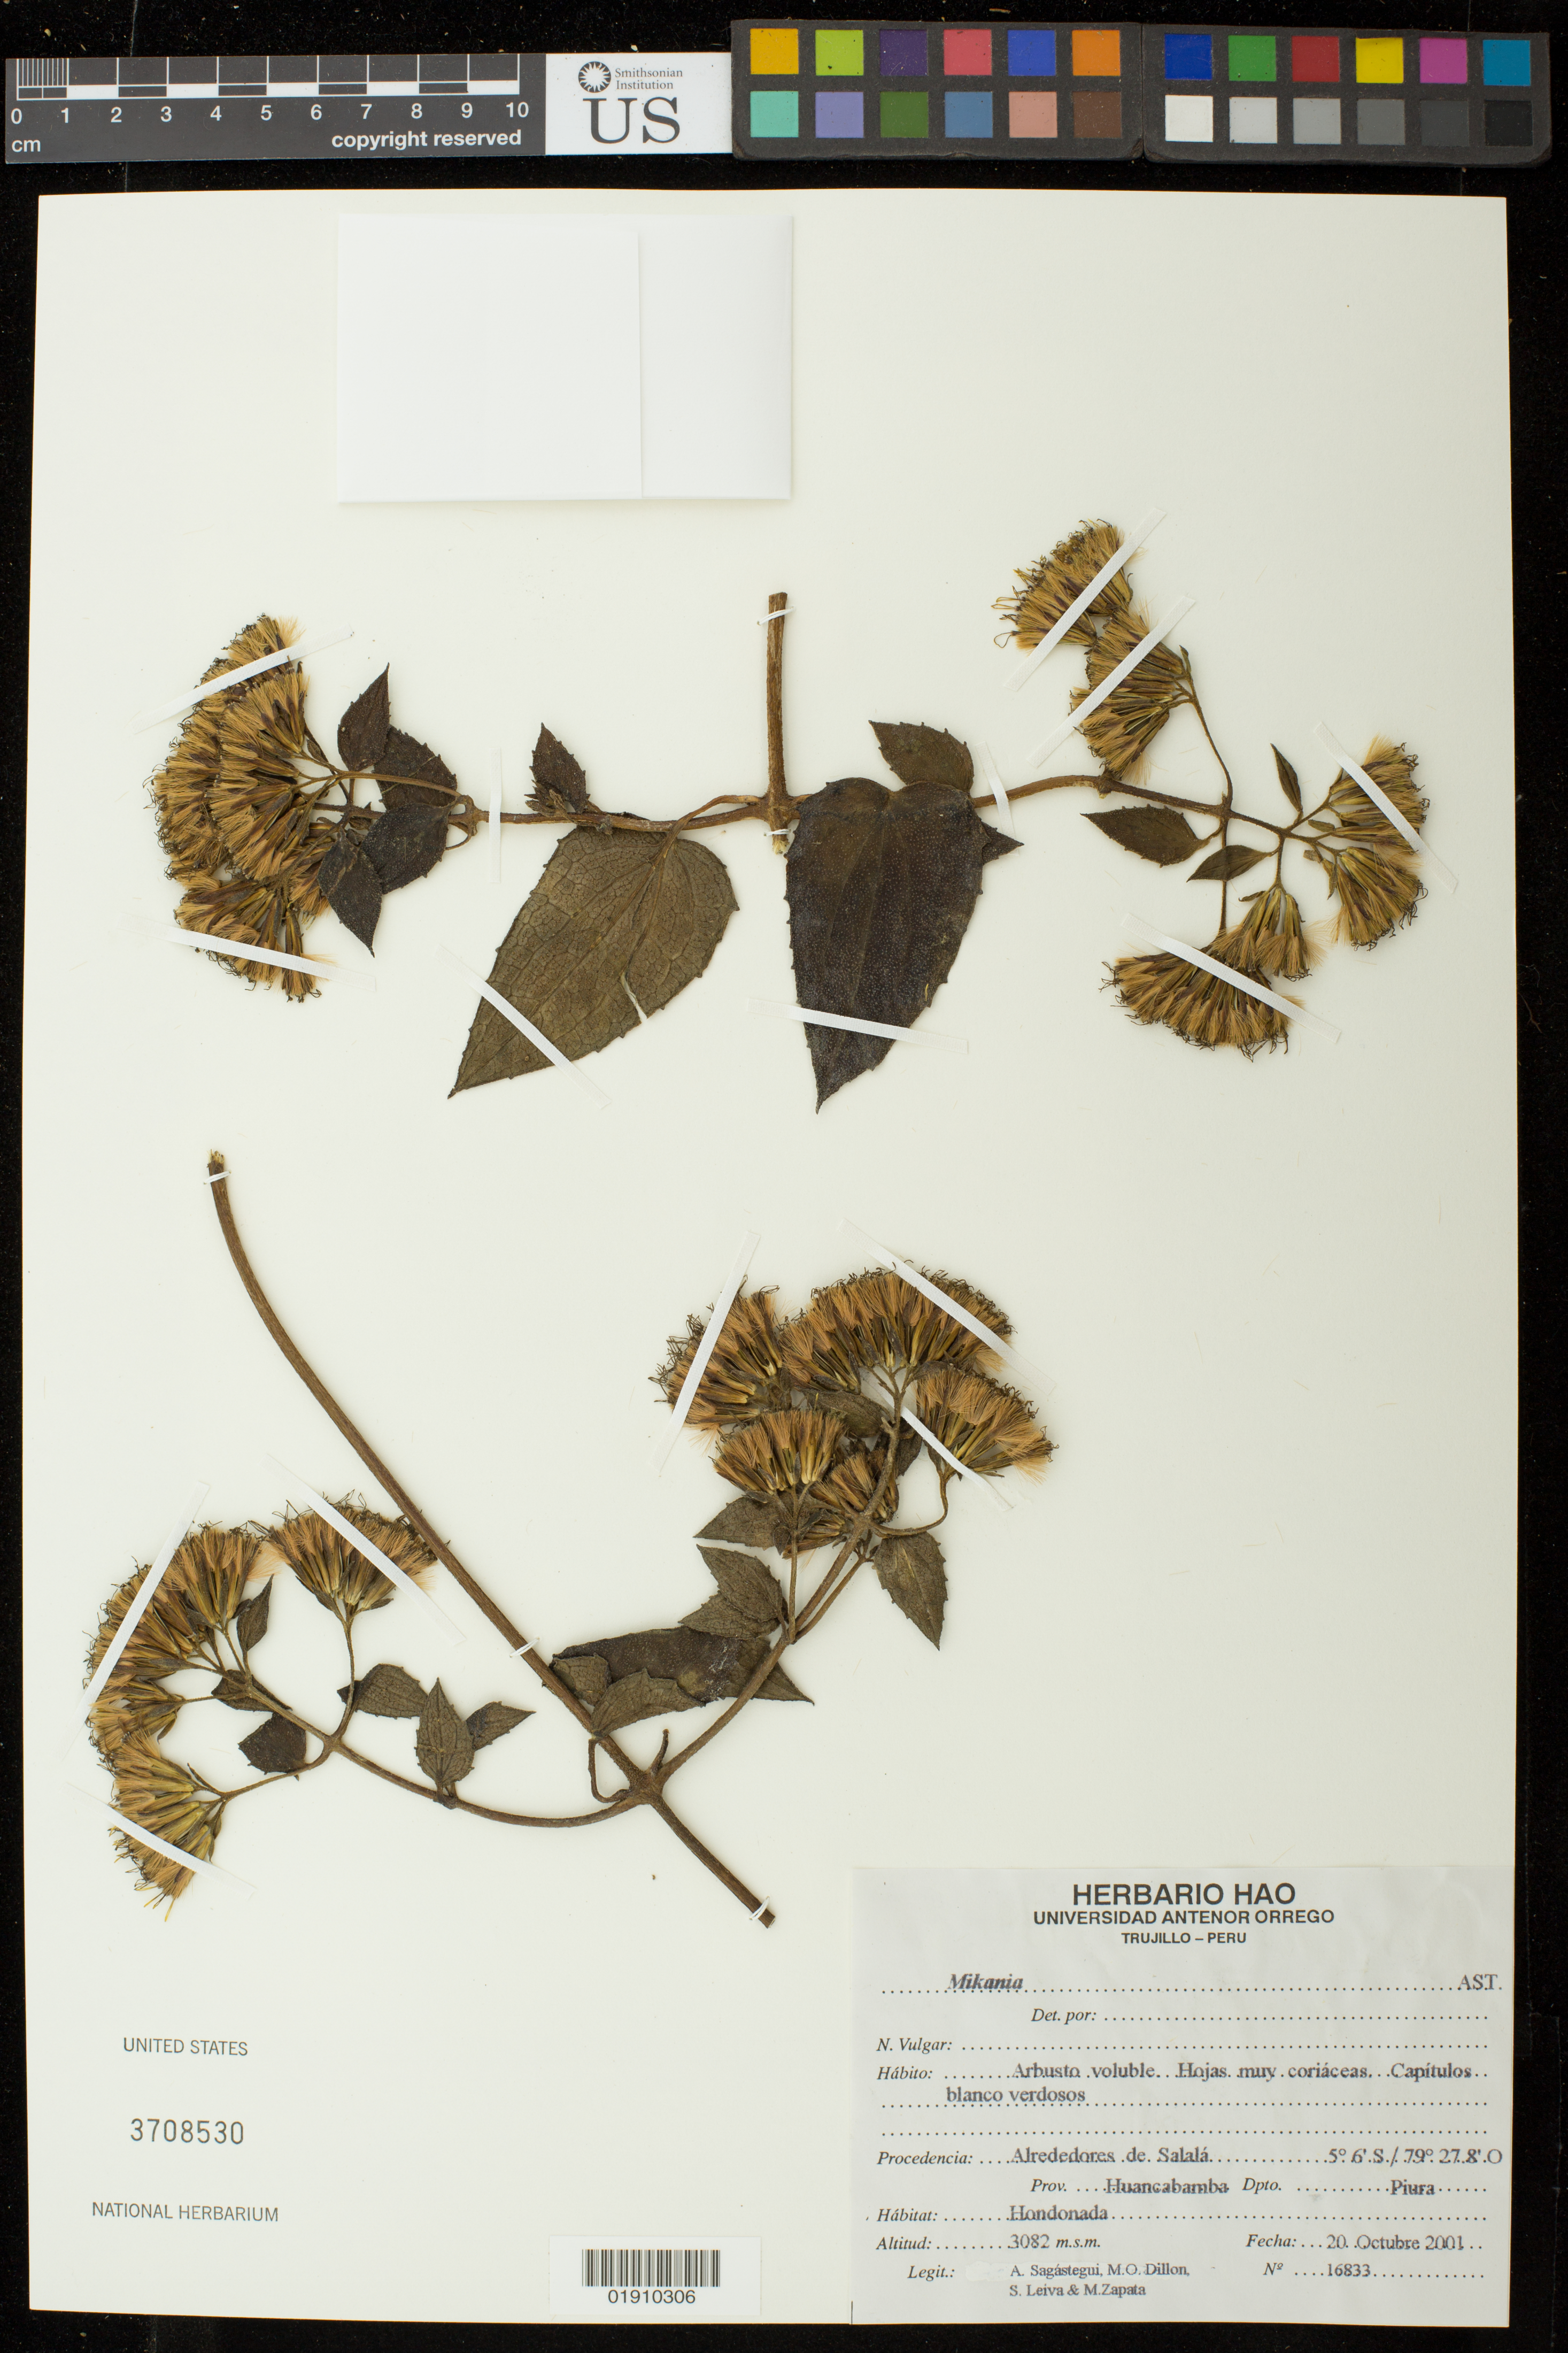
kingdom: Plantae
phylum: Tracheophyta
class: Magnoliopsida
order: Asterales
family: Asteraceae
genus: Mikania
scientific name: Mikania sp.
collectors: A. Sagástegui A., M. O. Dillon, S. Leiva & M. Zapata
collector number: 16833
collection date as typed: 20 Octubre 2001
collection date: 2001-10-20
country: Peru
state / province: Piura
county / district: Huancabamba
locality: Alrededores de Salala, Huancabamba, Piura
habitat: Hondonada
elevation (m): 3082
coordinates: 5 6 S, 79 27.8 O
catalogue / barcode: US 3708530